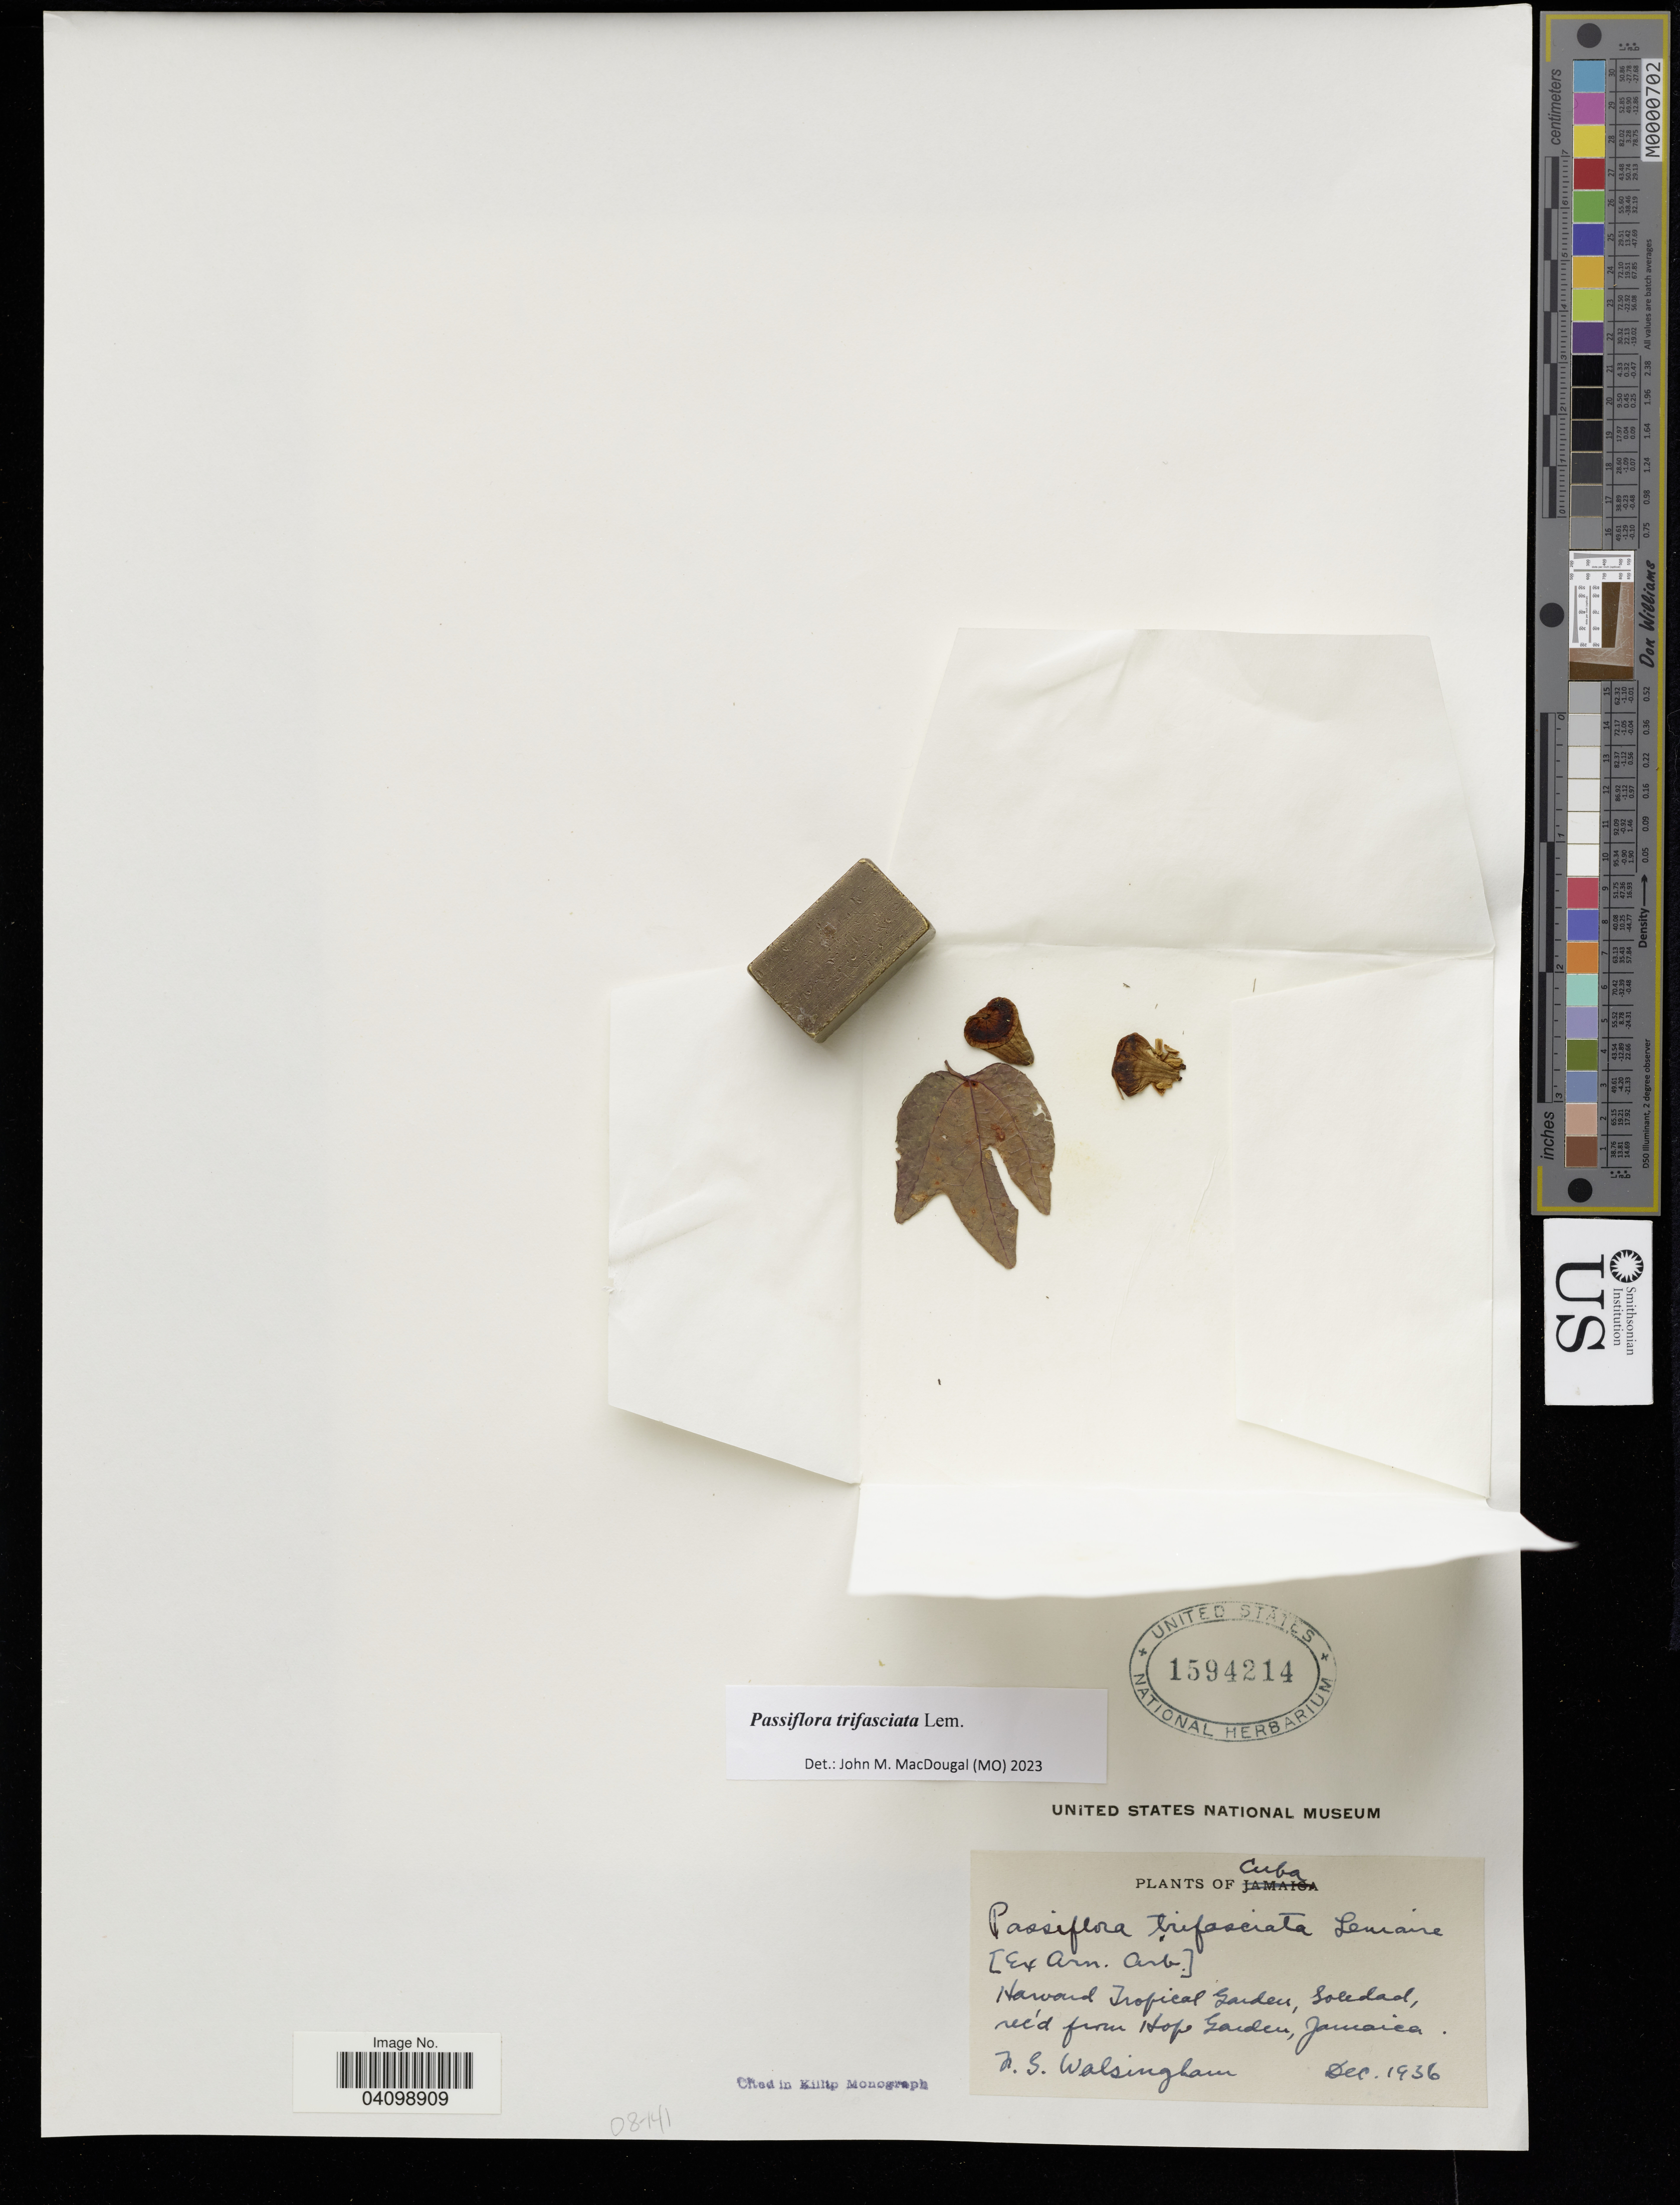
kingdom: Plantae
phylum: Tracheophyta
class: Magnoliopsida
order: Malpighiales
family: Passifloraceae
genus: Passiflora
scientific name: Passiflora trifasciata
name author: Lem.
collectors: F. Walsingham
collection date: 1936-12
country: Cuba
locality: Harvard Tropical Garden, Soledad.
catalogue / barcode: US 1594214